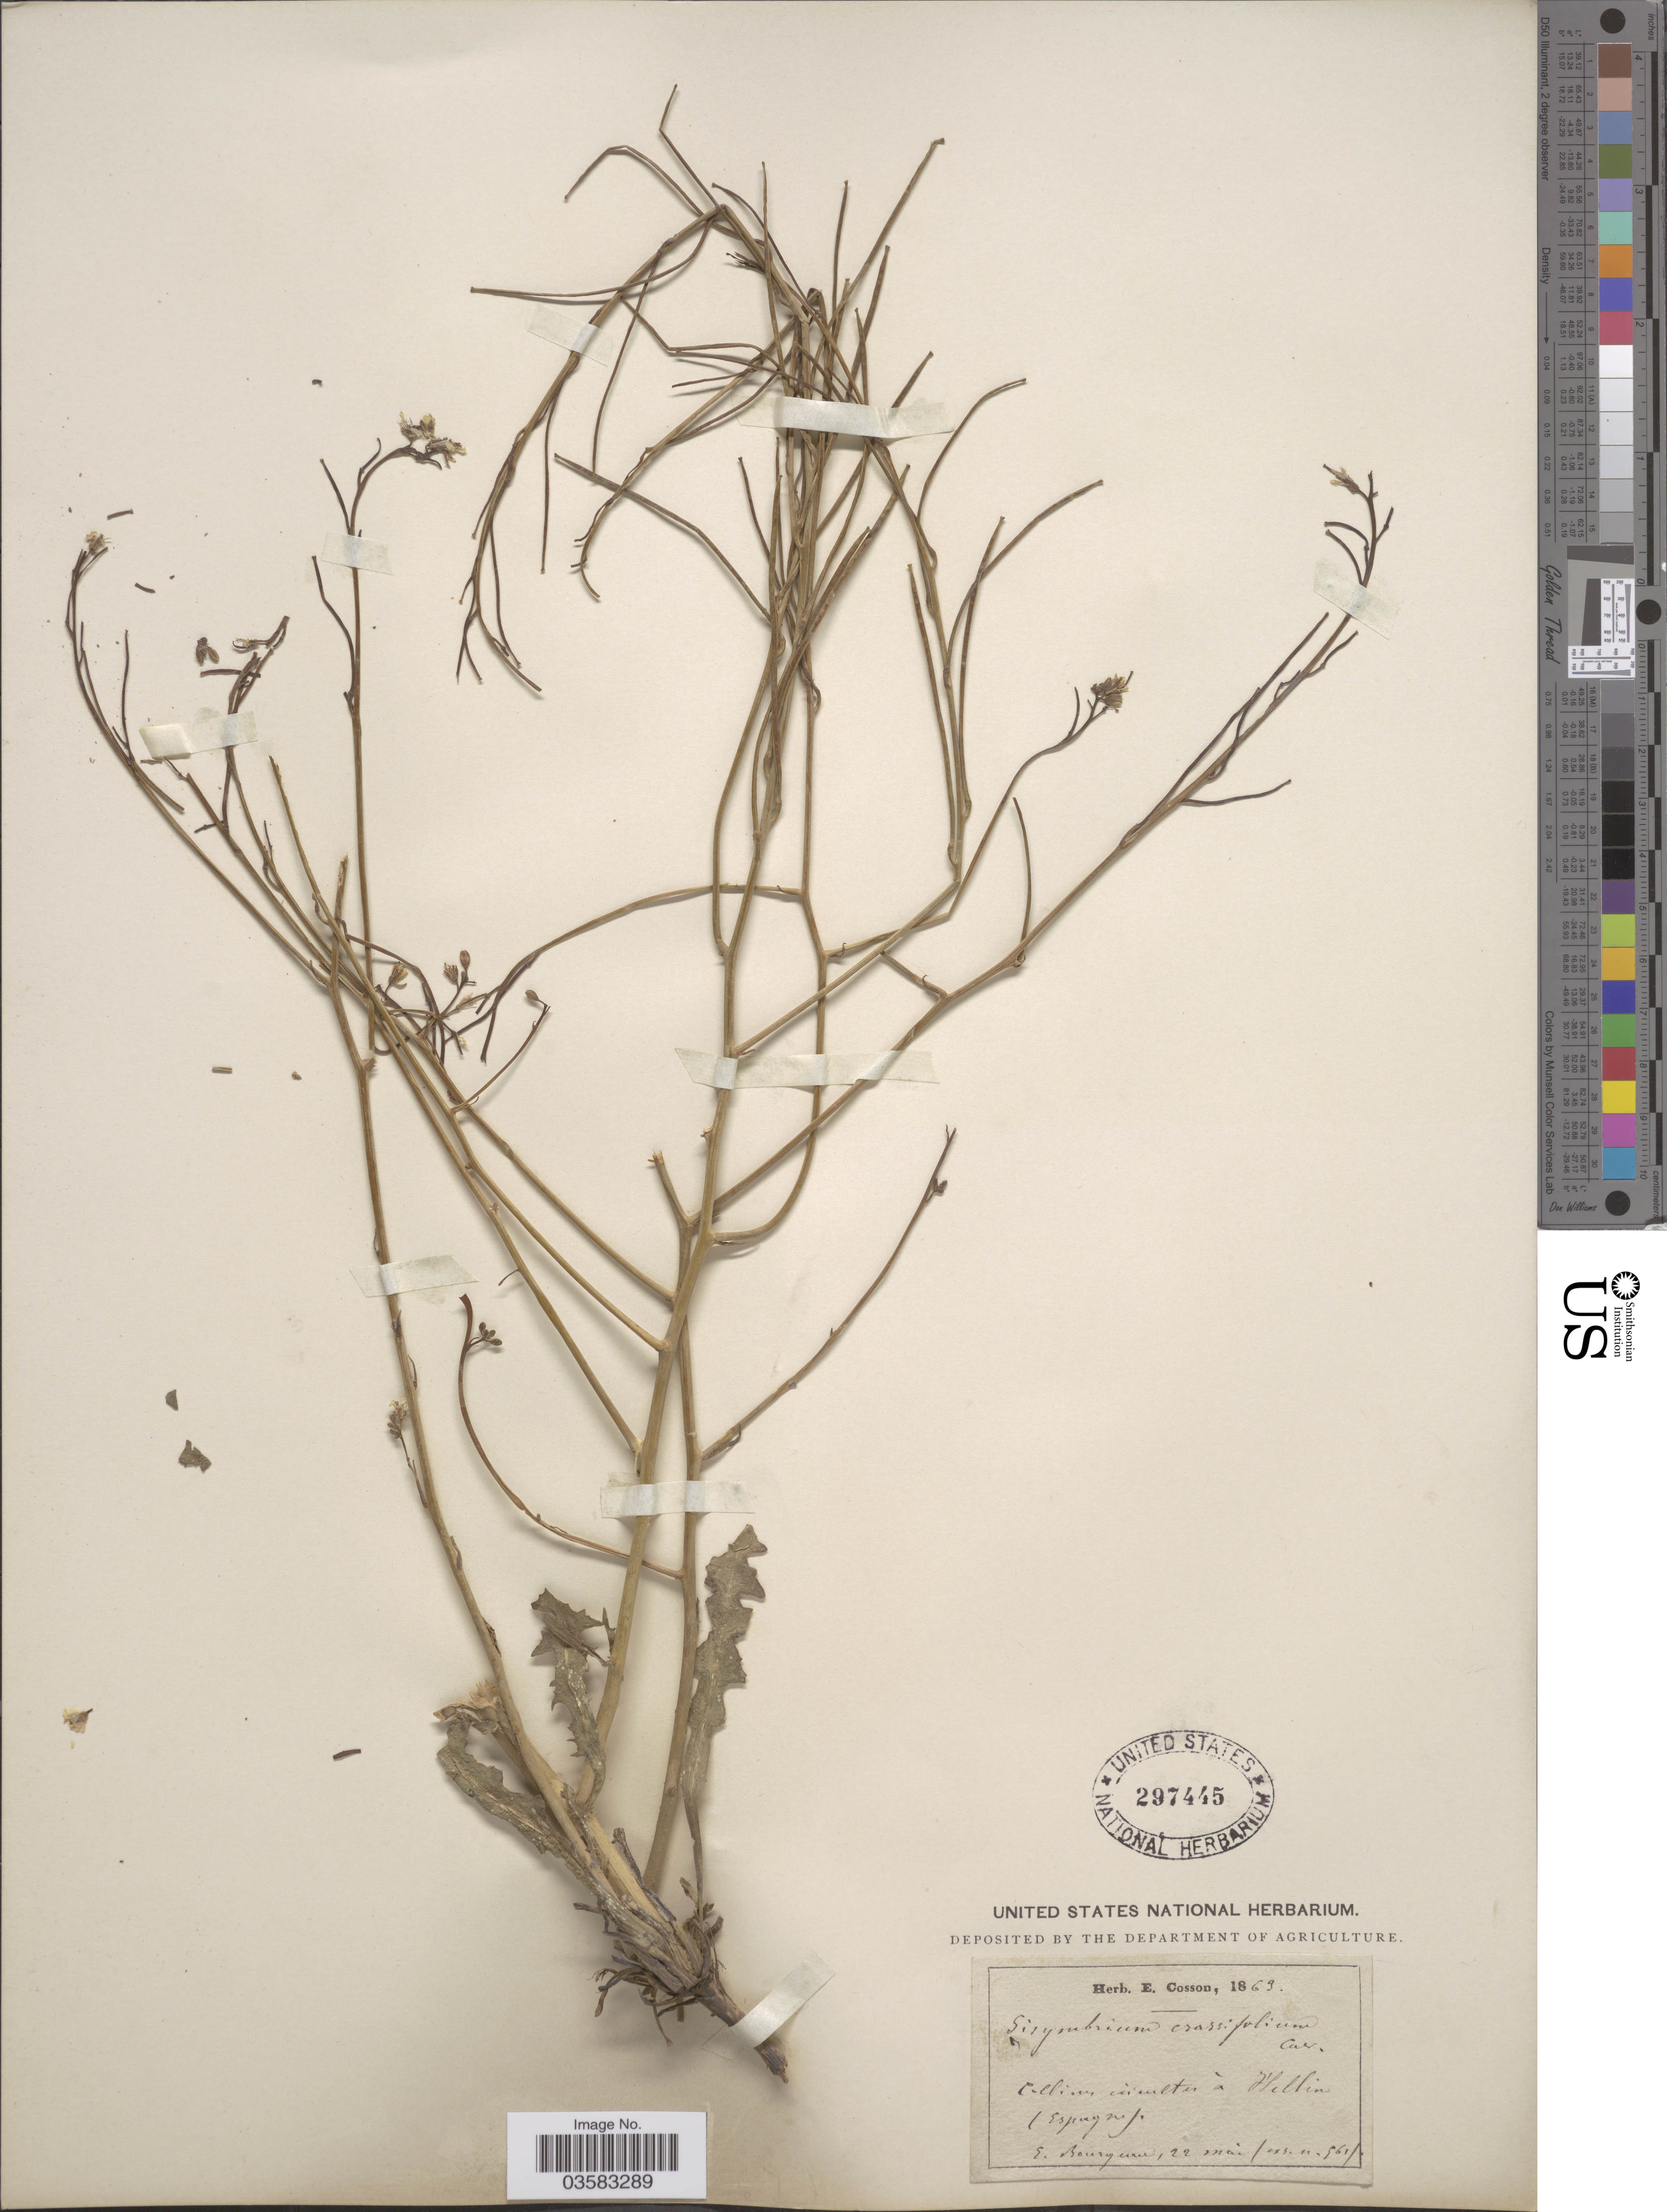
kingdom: Plantae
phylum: Tracheophyta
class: Magnoliopsida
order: Brassicales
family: Brassicaceae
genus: Sisymbrium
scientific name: Sisymbrium crassifolium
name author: Cav.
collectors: E. Bourgeau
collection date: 1869-05-22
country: Spain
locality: Collines incultis a Hellin.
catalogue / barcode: US 297445